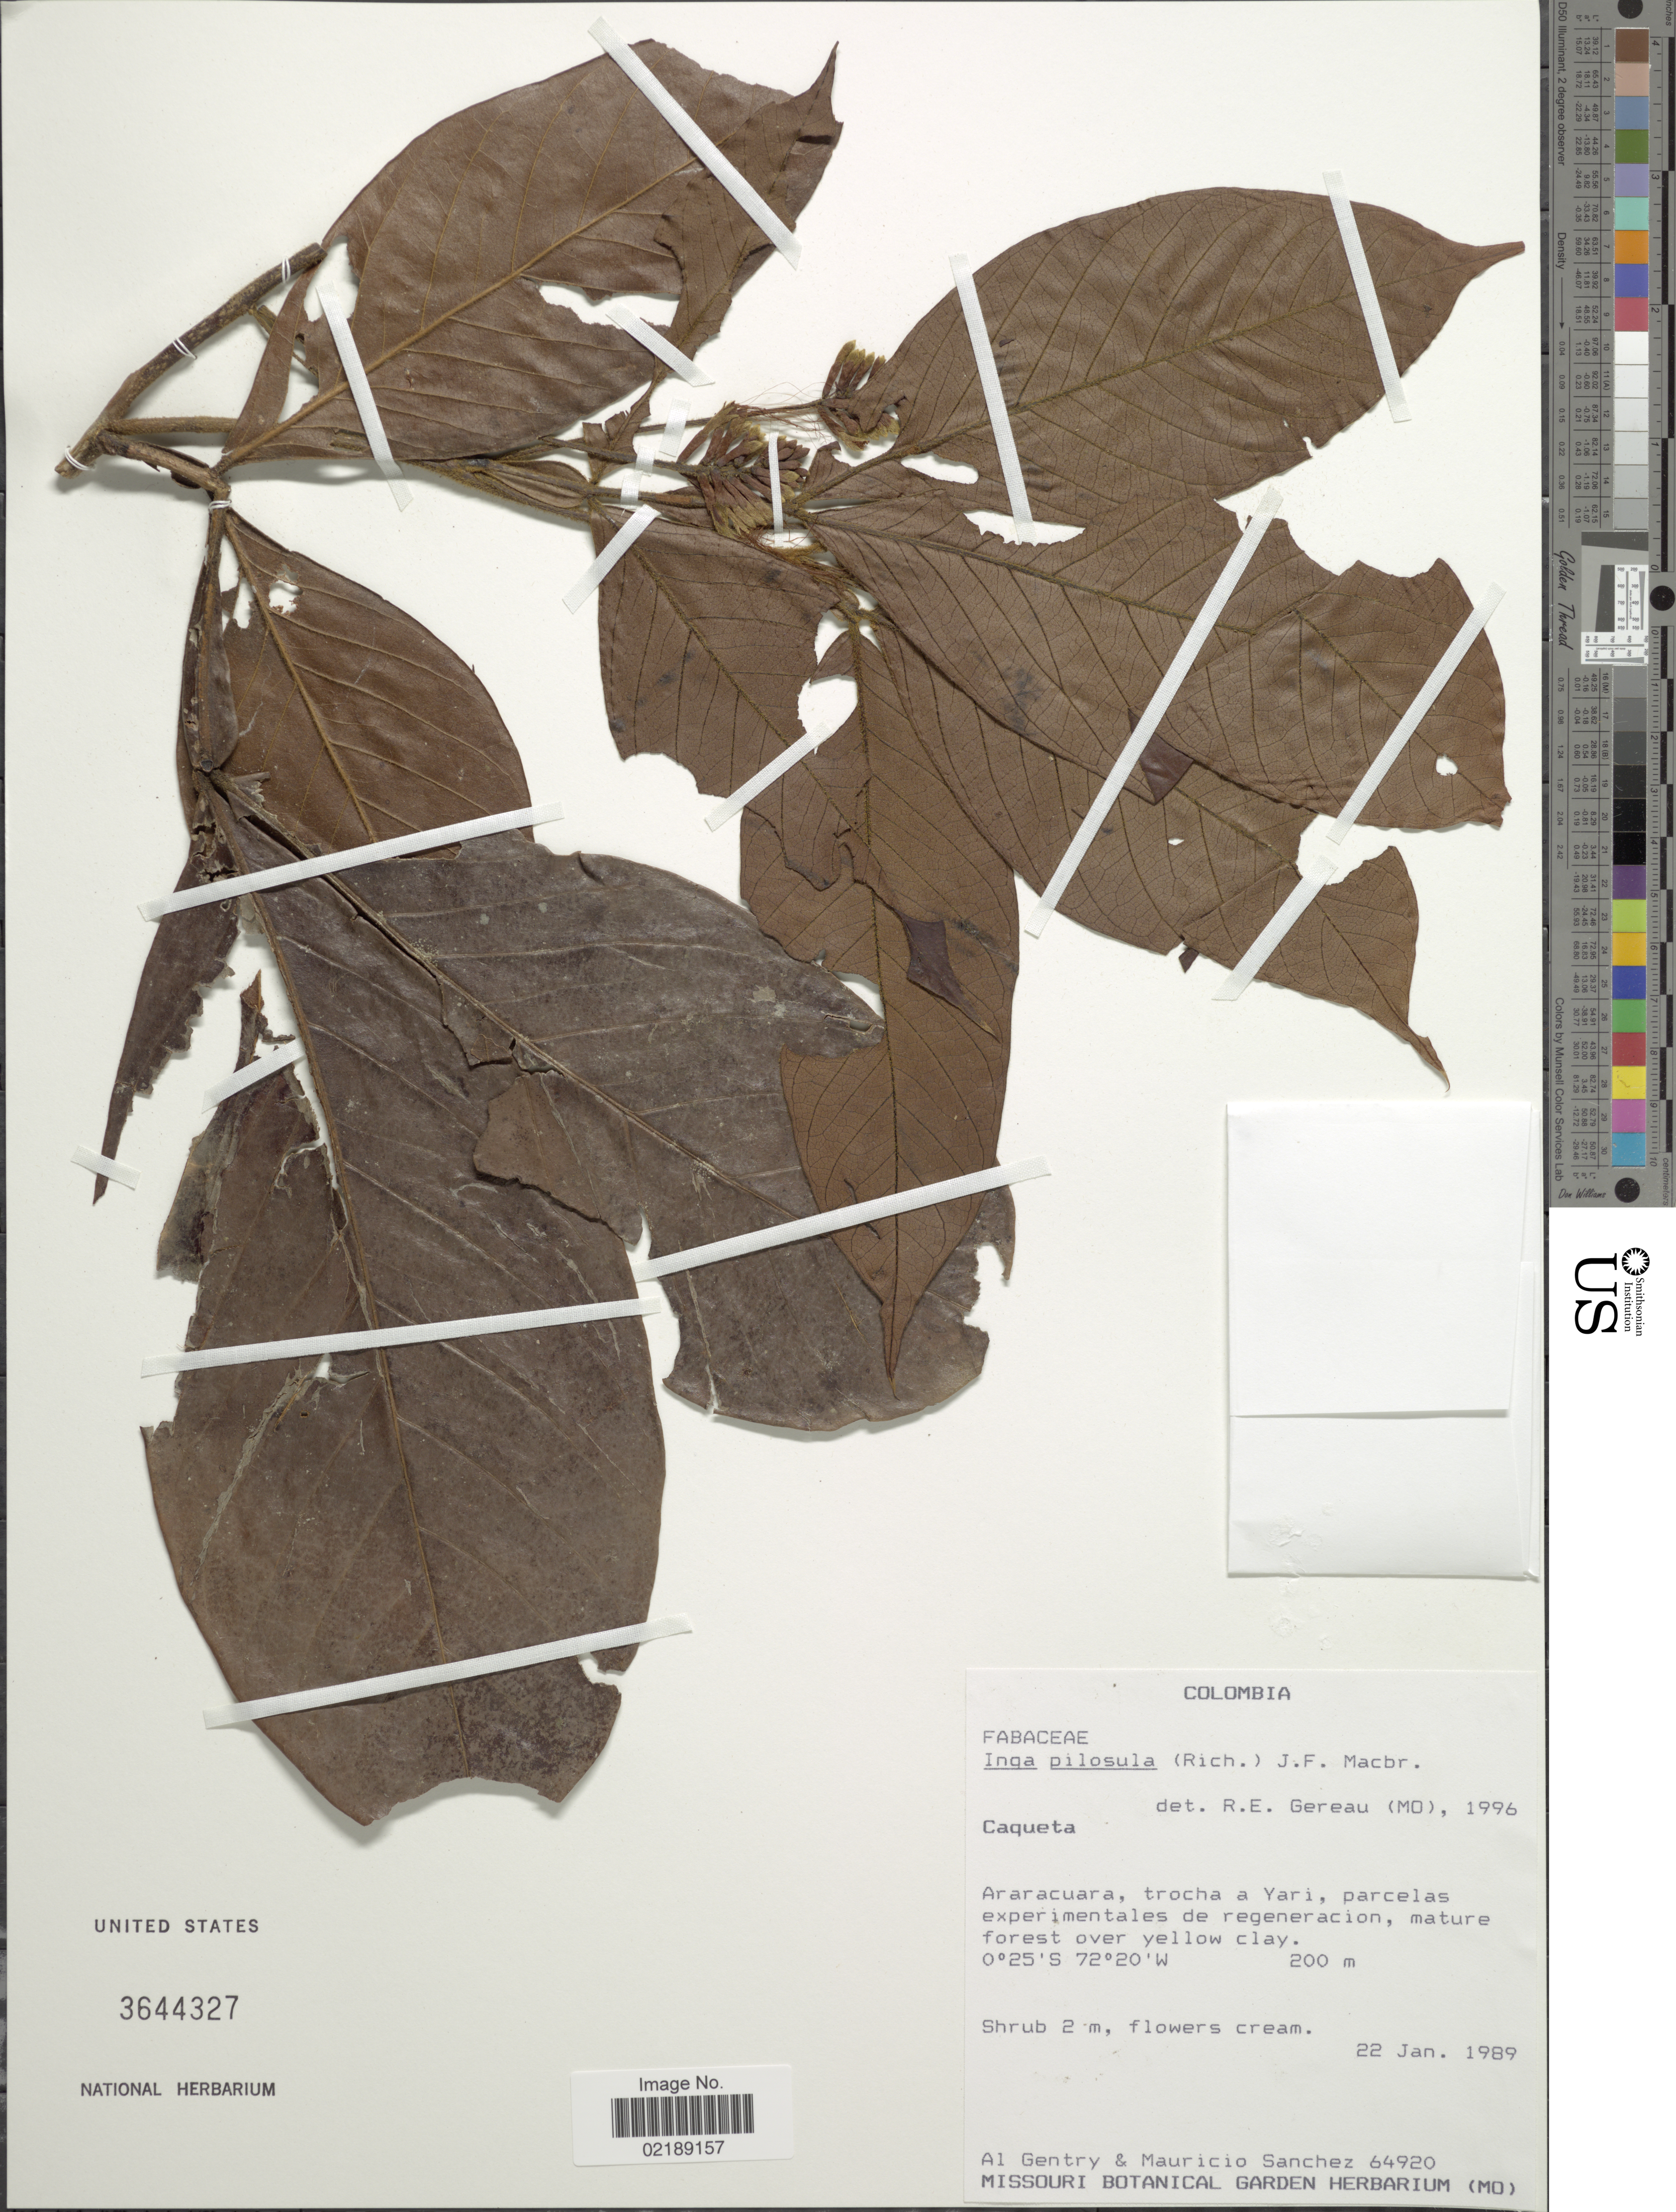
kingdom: Plantae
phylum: Tracheophyta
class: Magnoliopsida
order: Fabales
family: Fabaceae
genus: Inga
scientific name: Inga pilosula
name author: (Rich.) J.F. Macbr.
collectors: A. H. Gentry & M. Sanchez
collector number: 64920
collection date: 1989-01-22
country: Colombia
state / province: Caquetá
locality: Araracuara, trocha a Yari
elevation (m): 200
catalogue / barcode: US 3644327